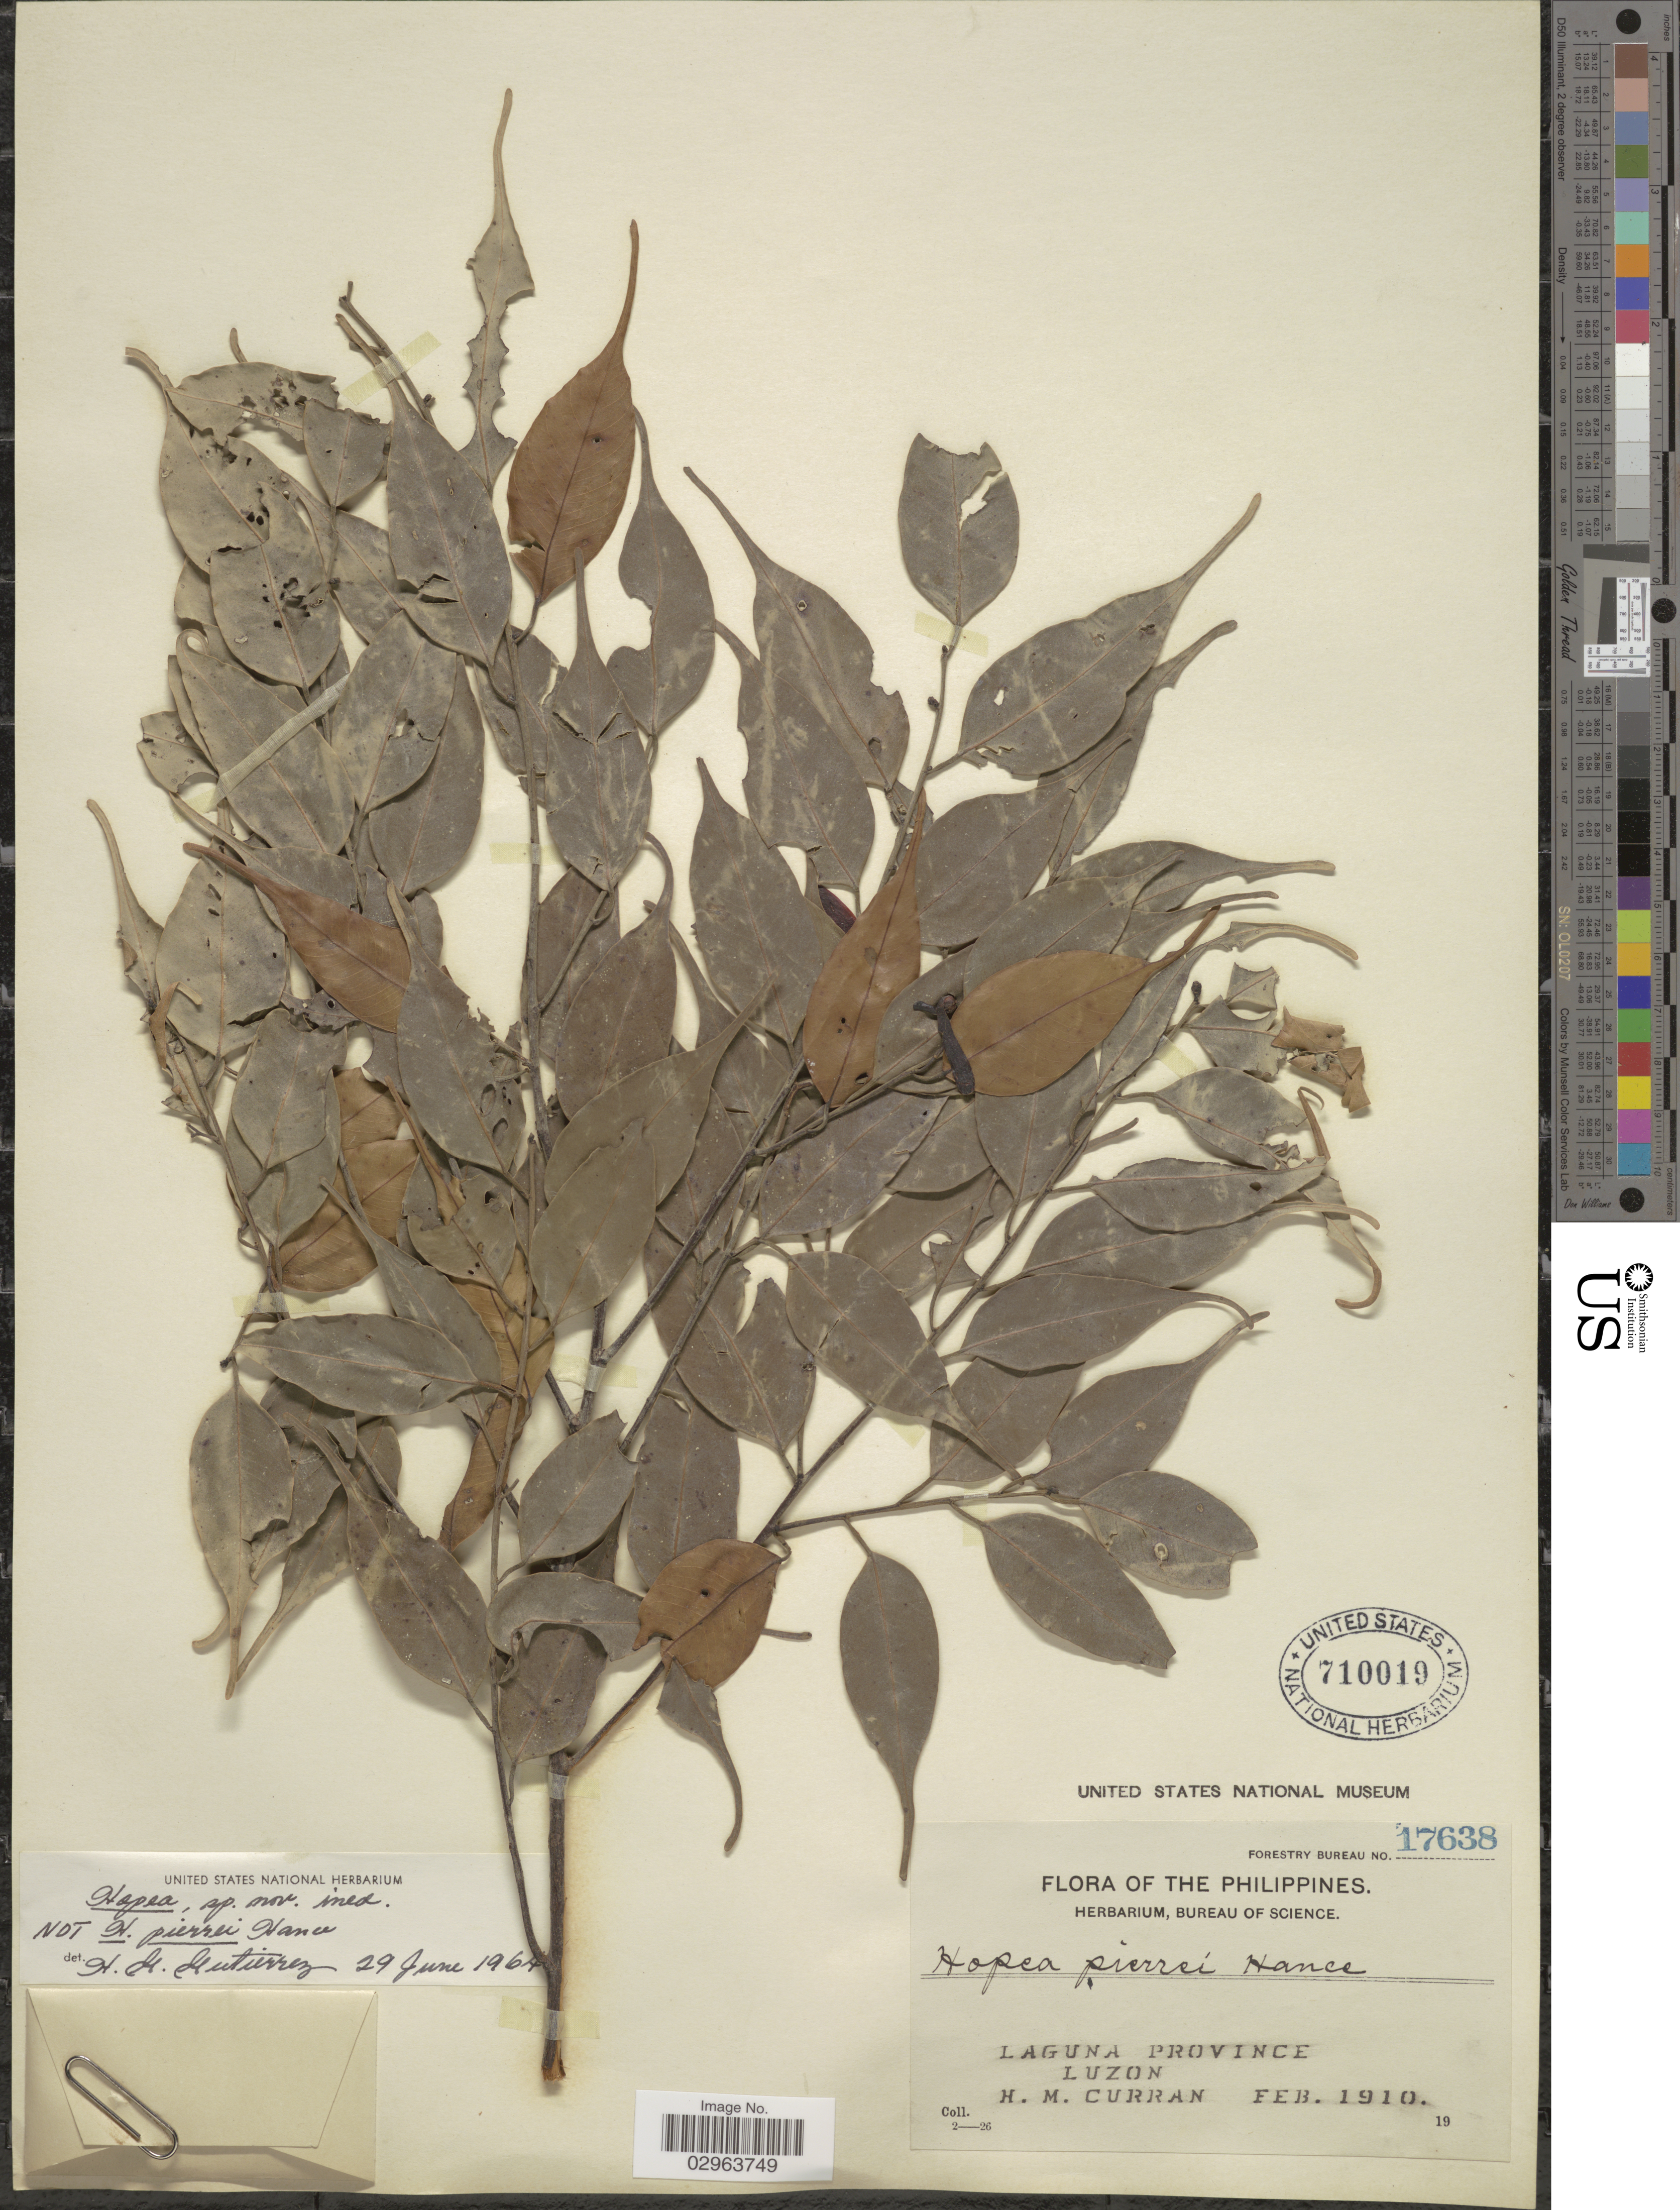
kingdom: Plantae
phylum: Tracheophyta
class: Magnoliopsida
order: Malvales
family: Dipterocarpaceae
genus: Hopea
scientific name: Hopea pierrei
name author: Hance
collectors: H. M. Curran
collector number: Forestry Bureau 17638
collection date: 1910-02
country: Philippines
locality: Laguna Province Luzon.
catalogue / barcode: US 710019